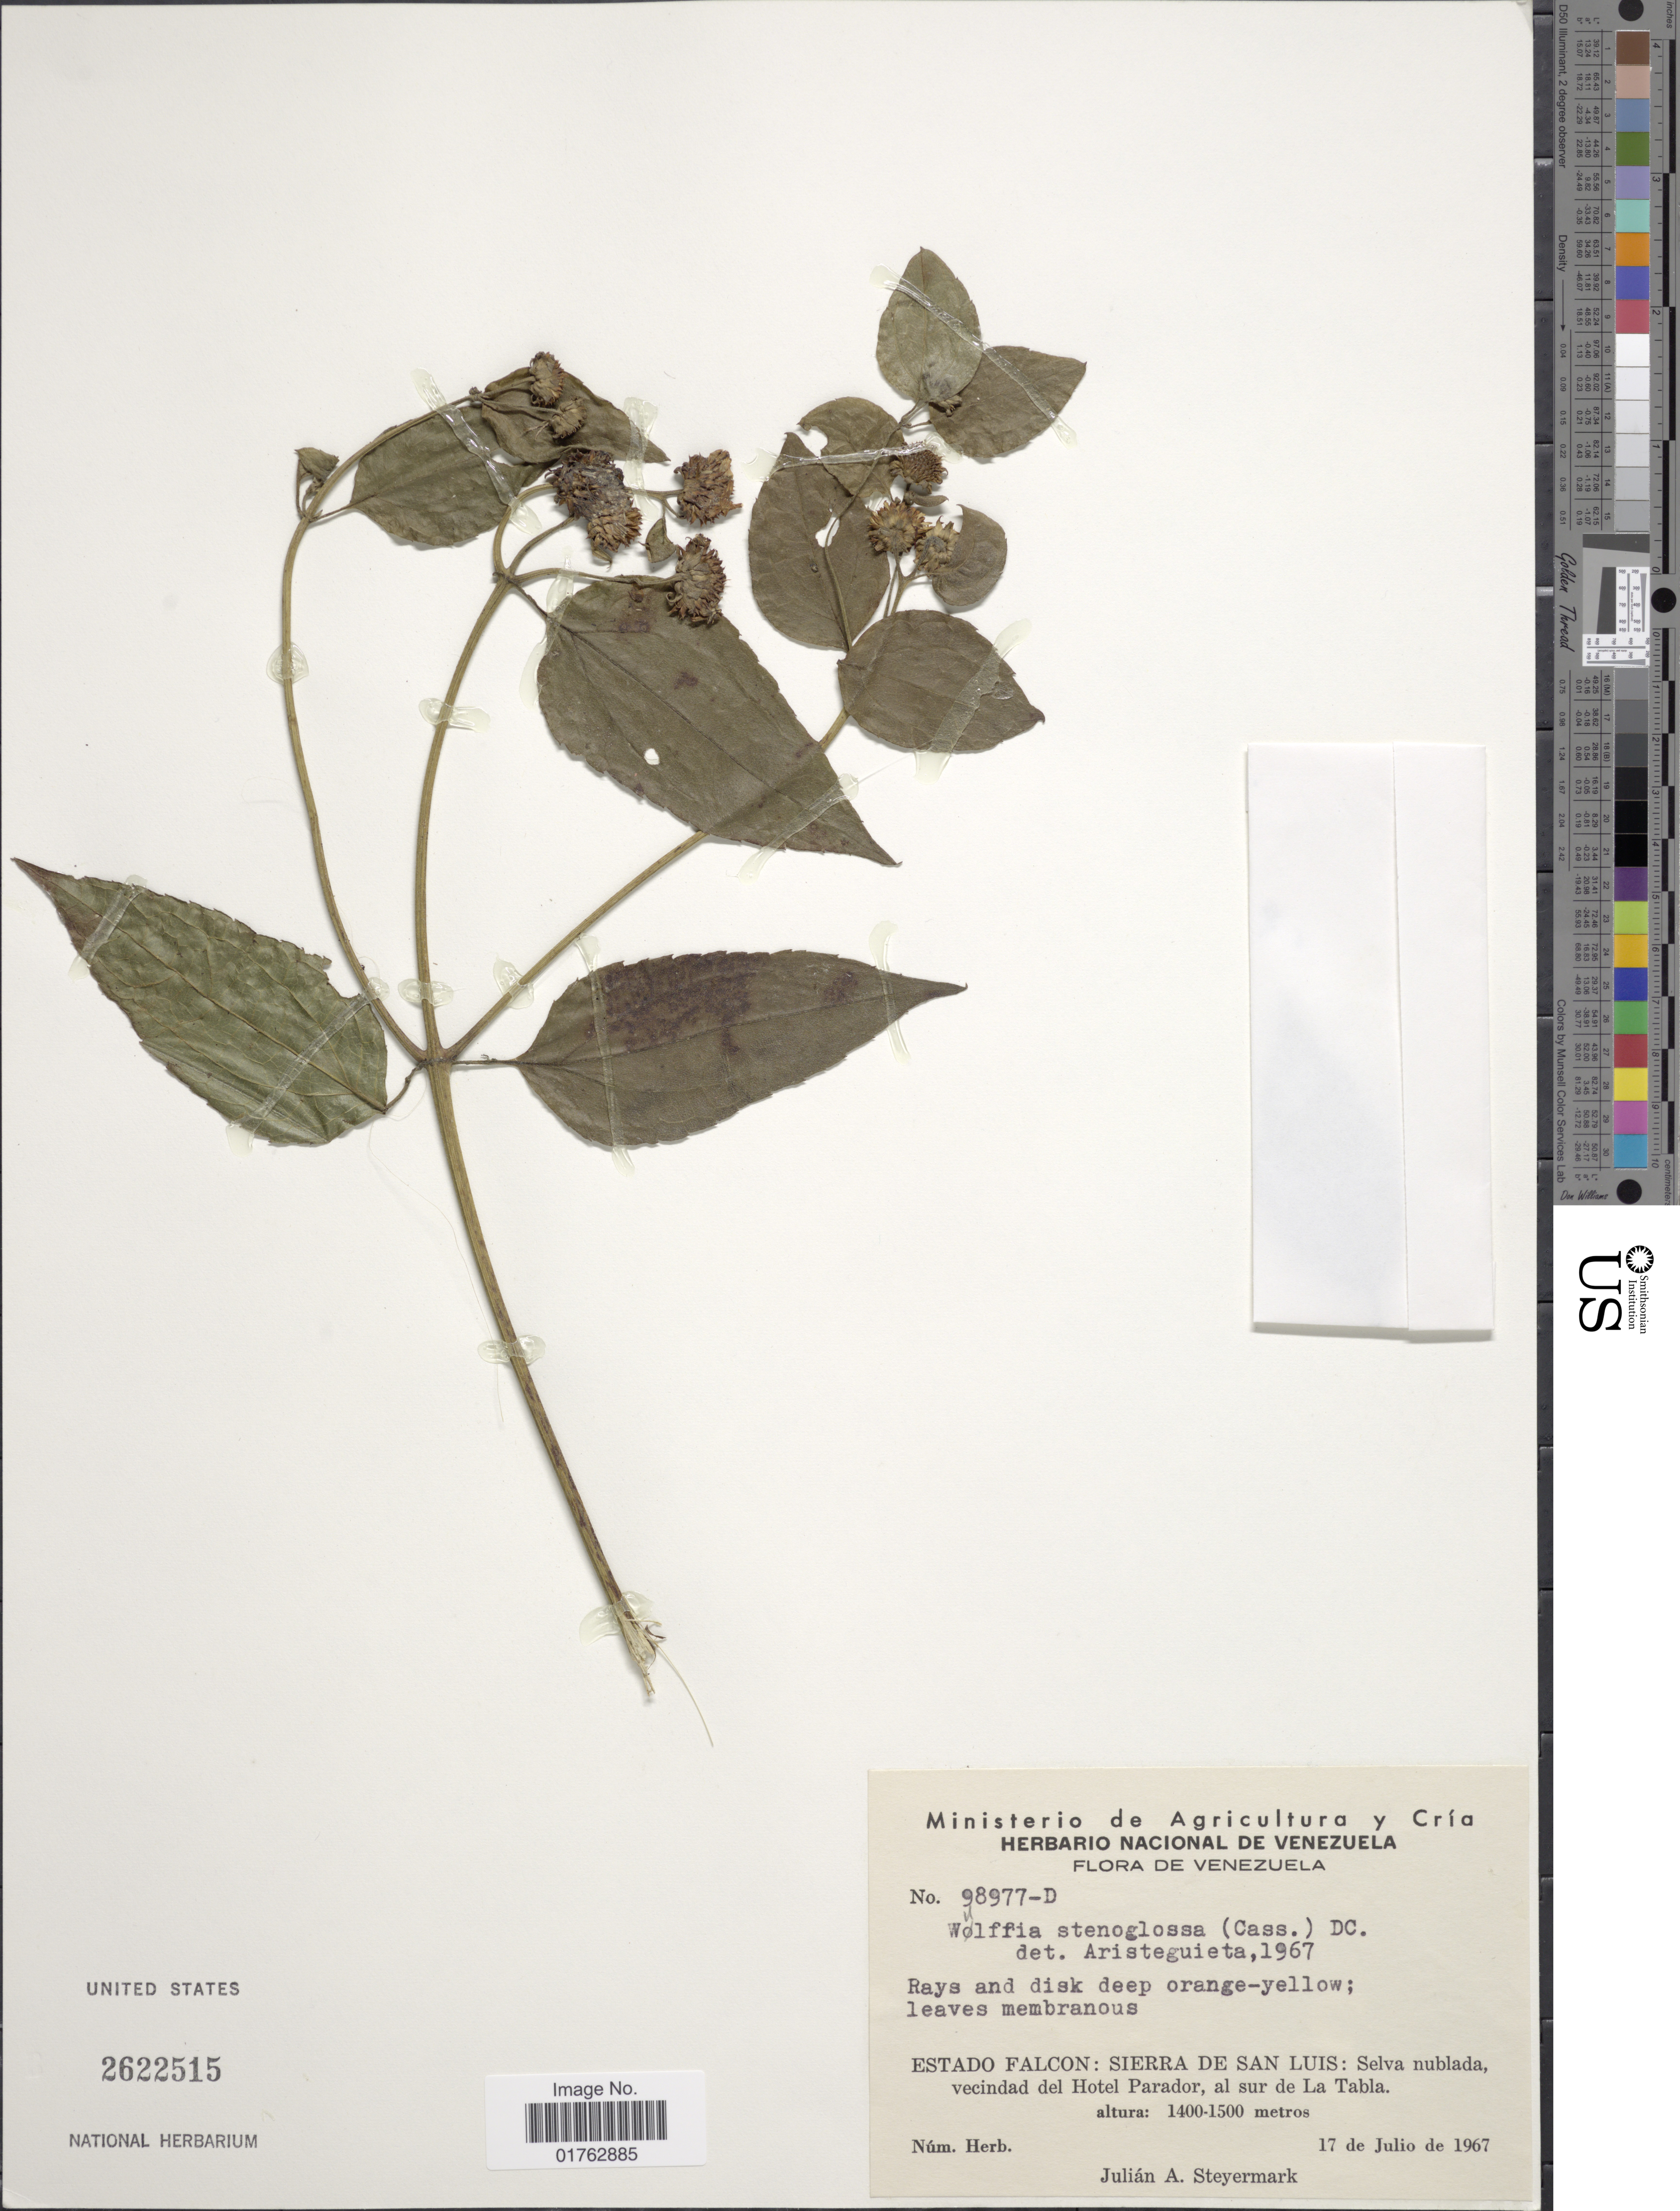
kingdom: Plantae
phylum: Tracheophyta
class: Magnoliopsida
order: Asterales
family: Asteraceae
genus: Wulffia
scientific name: Wulffia baccata var. baccata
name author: (L.) Kuntze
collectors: J. Steyermark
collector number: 98977-D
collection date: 1967-07-17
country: Venezuela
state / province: Falcón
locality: Sierra de San Luis: Selva nublada vecindad del Hotel Parador, al sur de La Tabla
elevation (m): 1400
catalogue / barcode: US 2622515